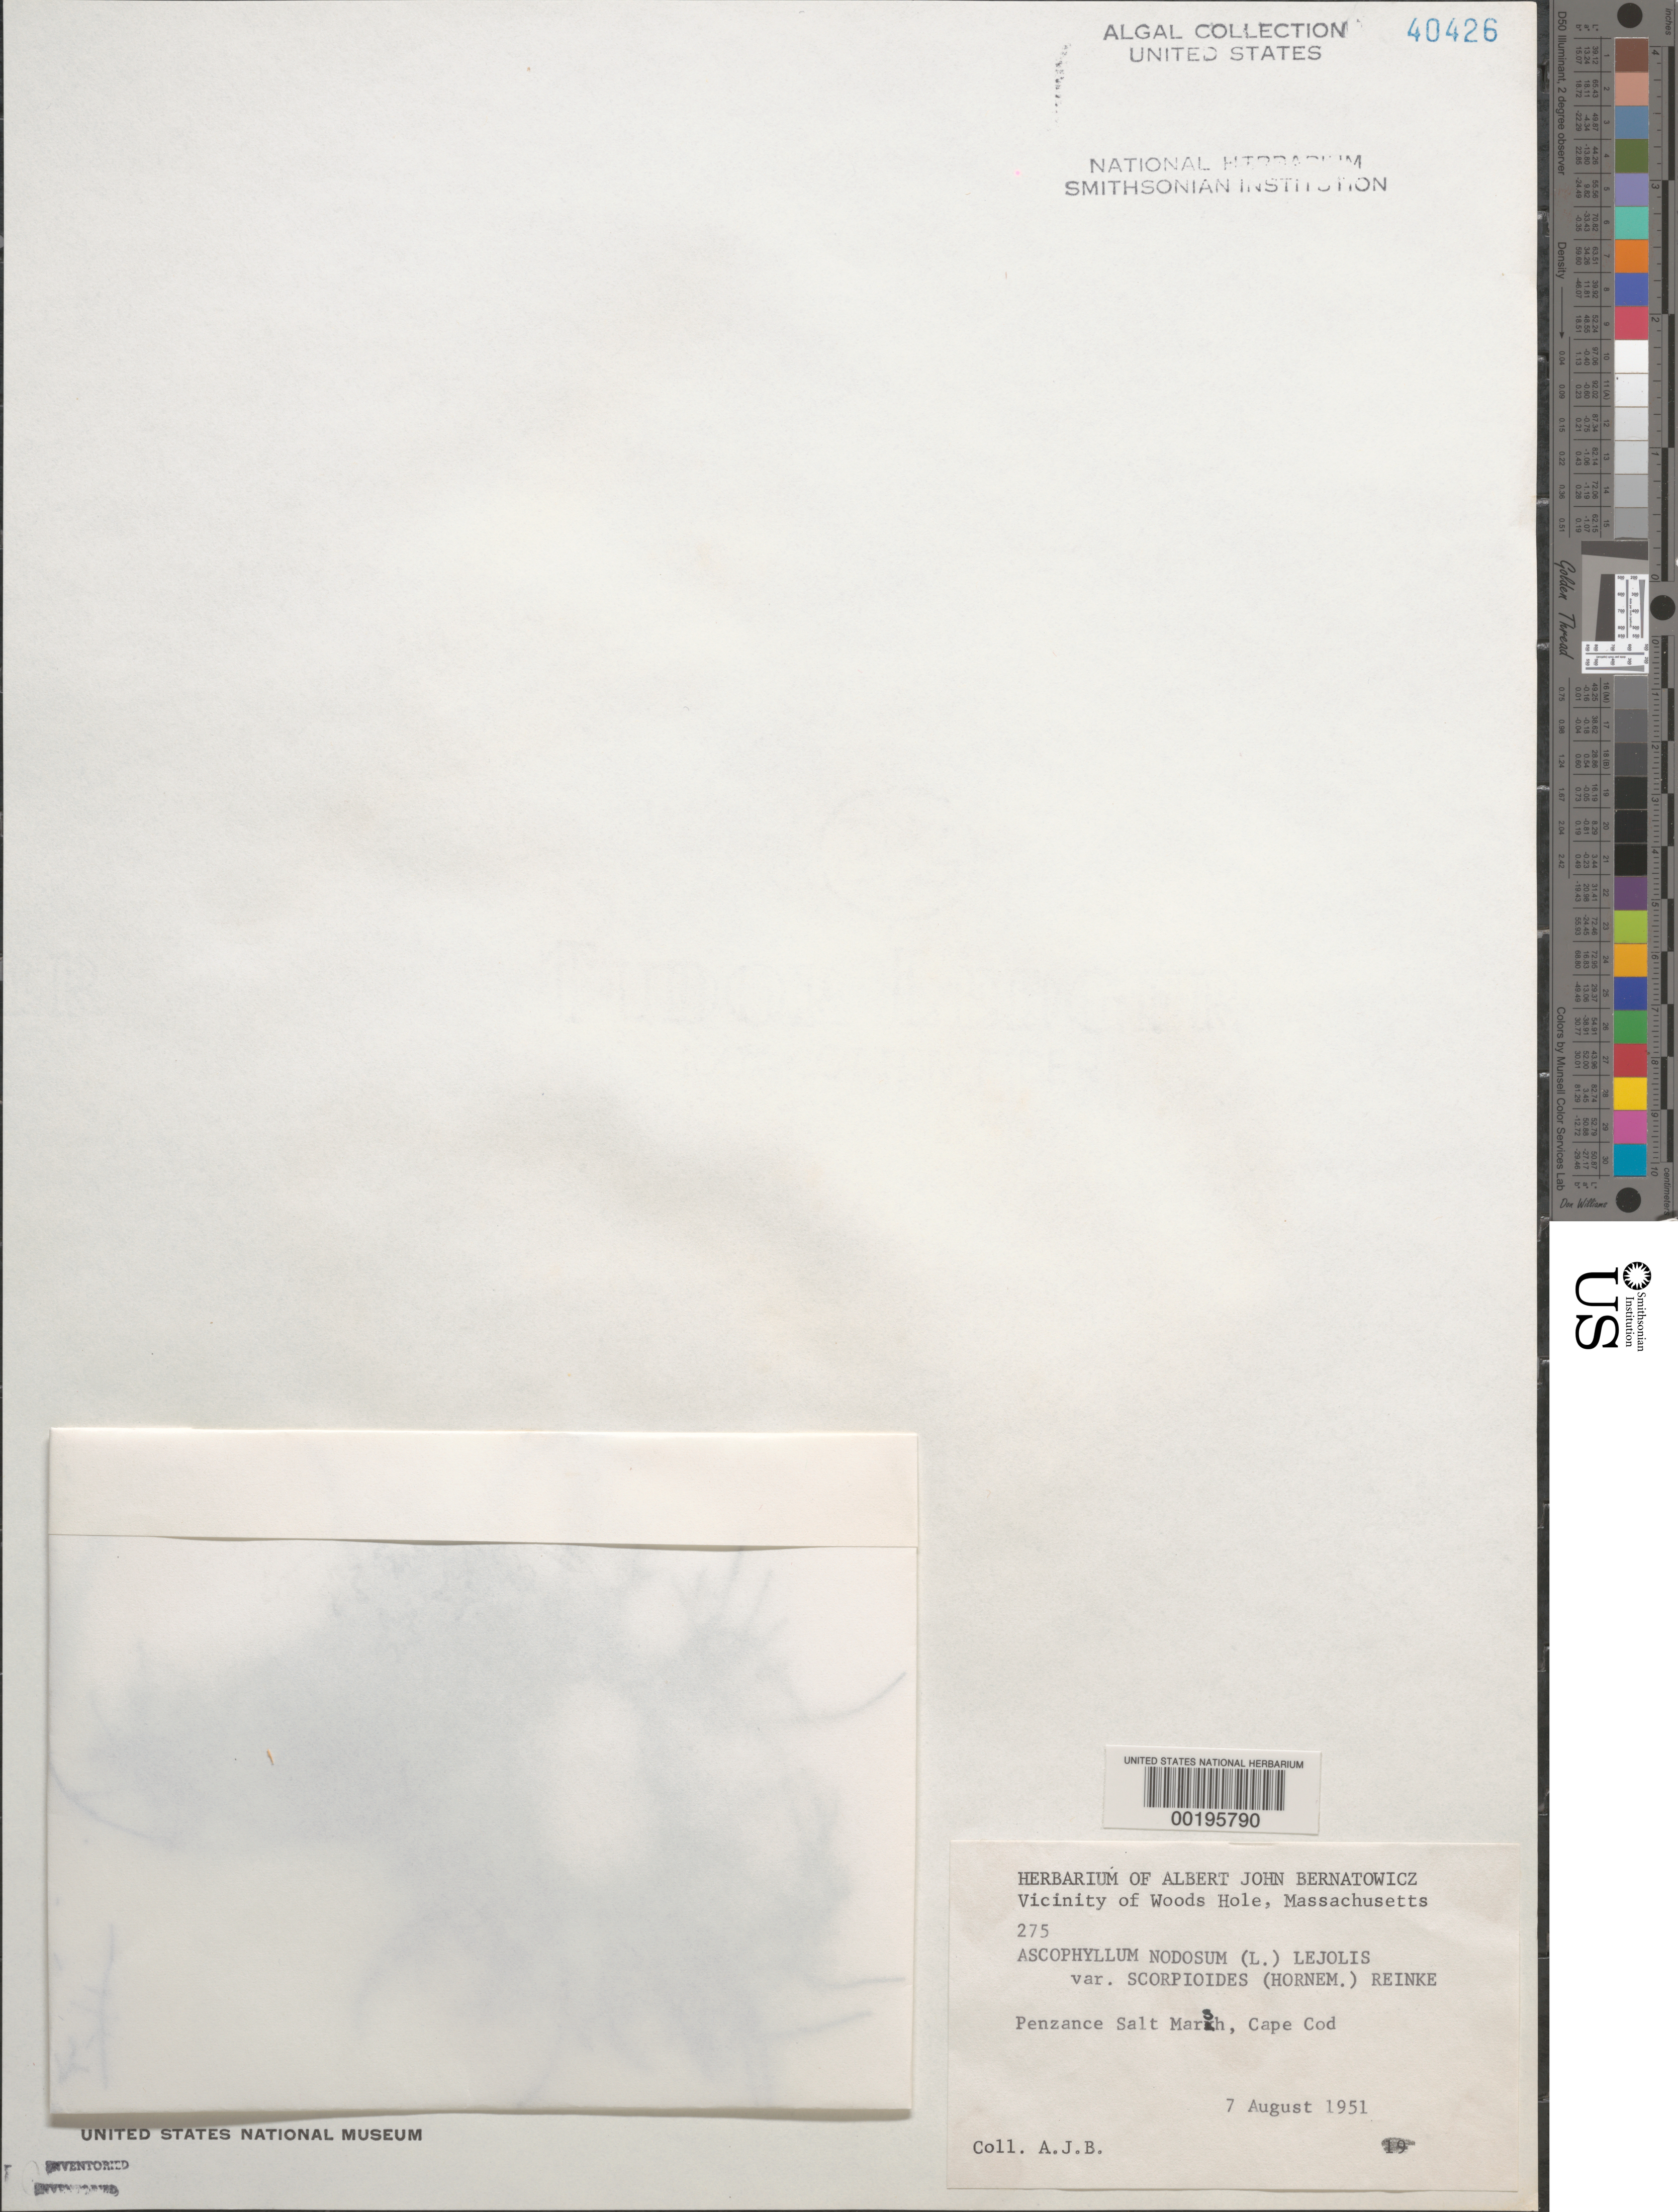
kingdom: Chromista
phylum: Ochrophyta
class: Phaeophyceae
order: Fucales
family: Fucaceae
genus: Ascophyllum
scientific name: Ascophyllum nodosum var. scorpioides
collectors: A. Bernatowicz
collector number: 275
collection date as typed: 07 Aug 1951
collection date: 1951-08-07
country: United States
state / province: Massachusetts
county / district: Barnstable County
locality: Woods Hole, Penzance salt marsh, Cape Cod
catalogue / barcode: US 40426